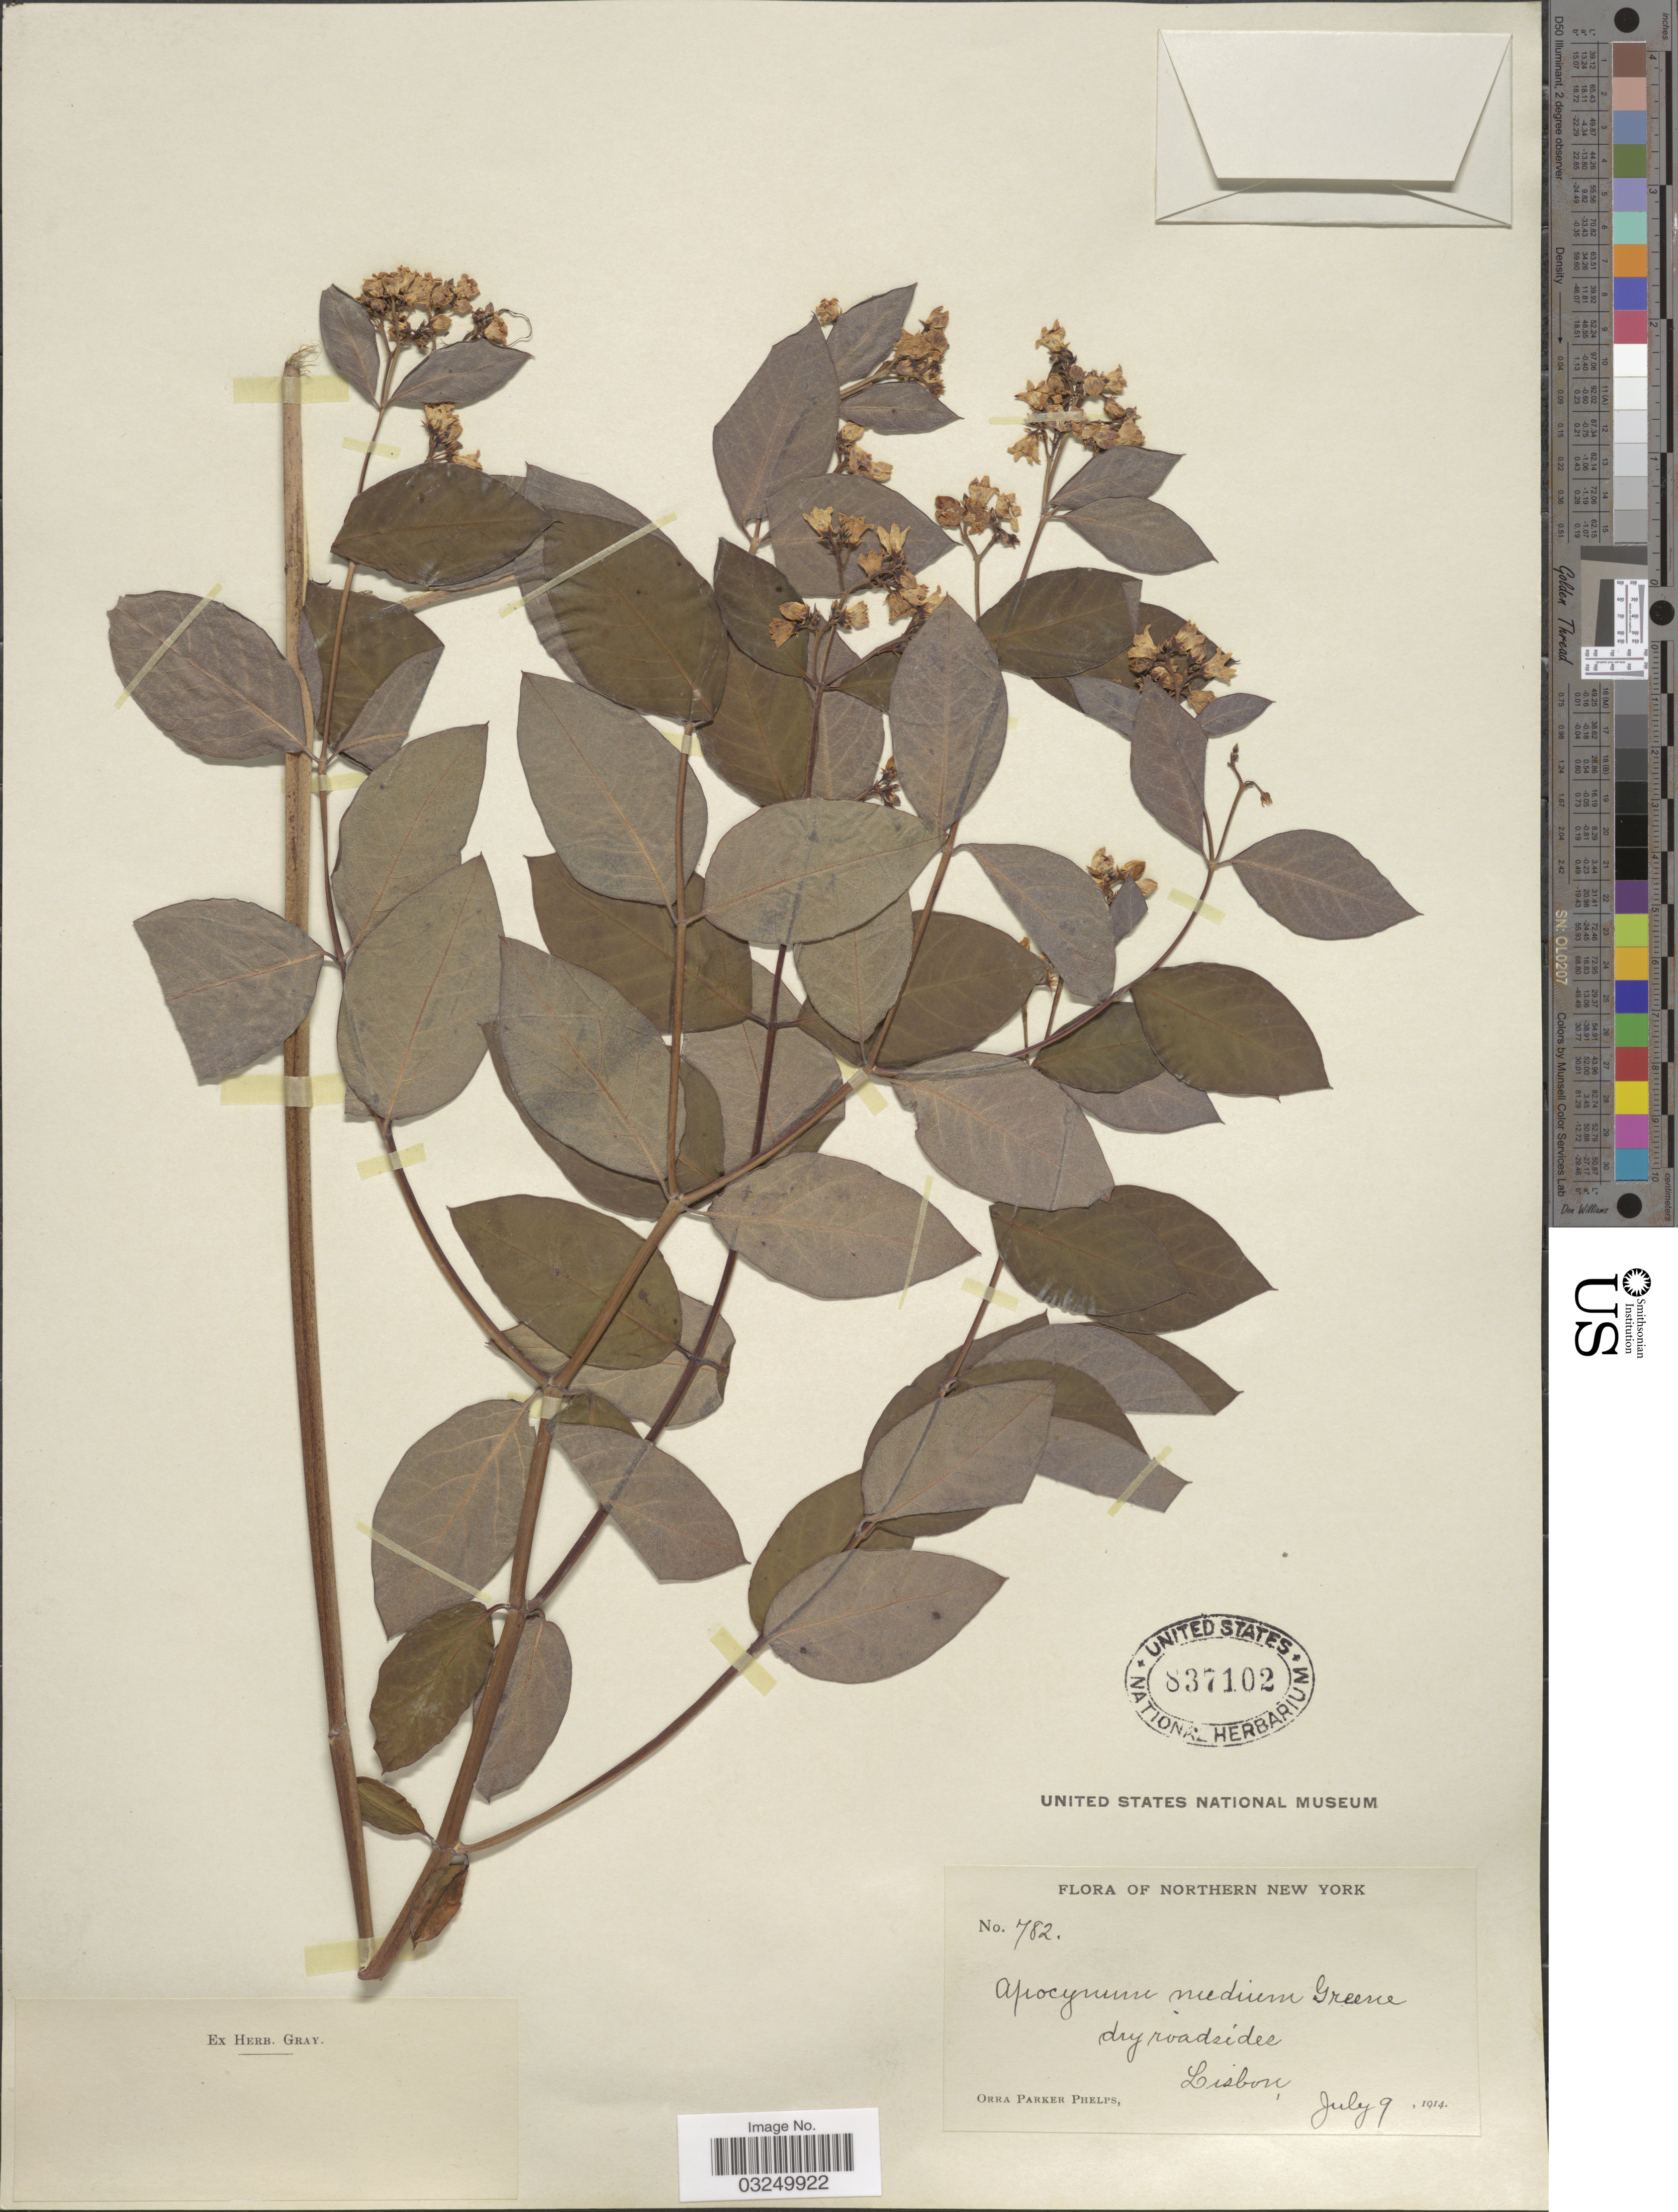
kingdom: Plantae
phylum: Tracheophyta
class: Magnoliopsida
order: Gentianales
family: Apocynaceae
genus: Apocynum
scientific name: Apocynum medium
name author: Greene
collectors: O. P. Phelps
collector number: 782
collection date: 1914-07-09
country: United States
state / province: New York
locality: Northern New York. Lisbon.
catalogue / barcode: US 837102